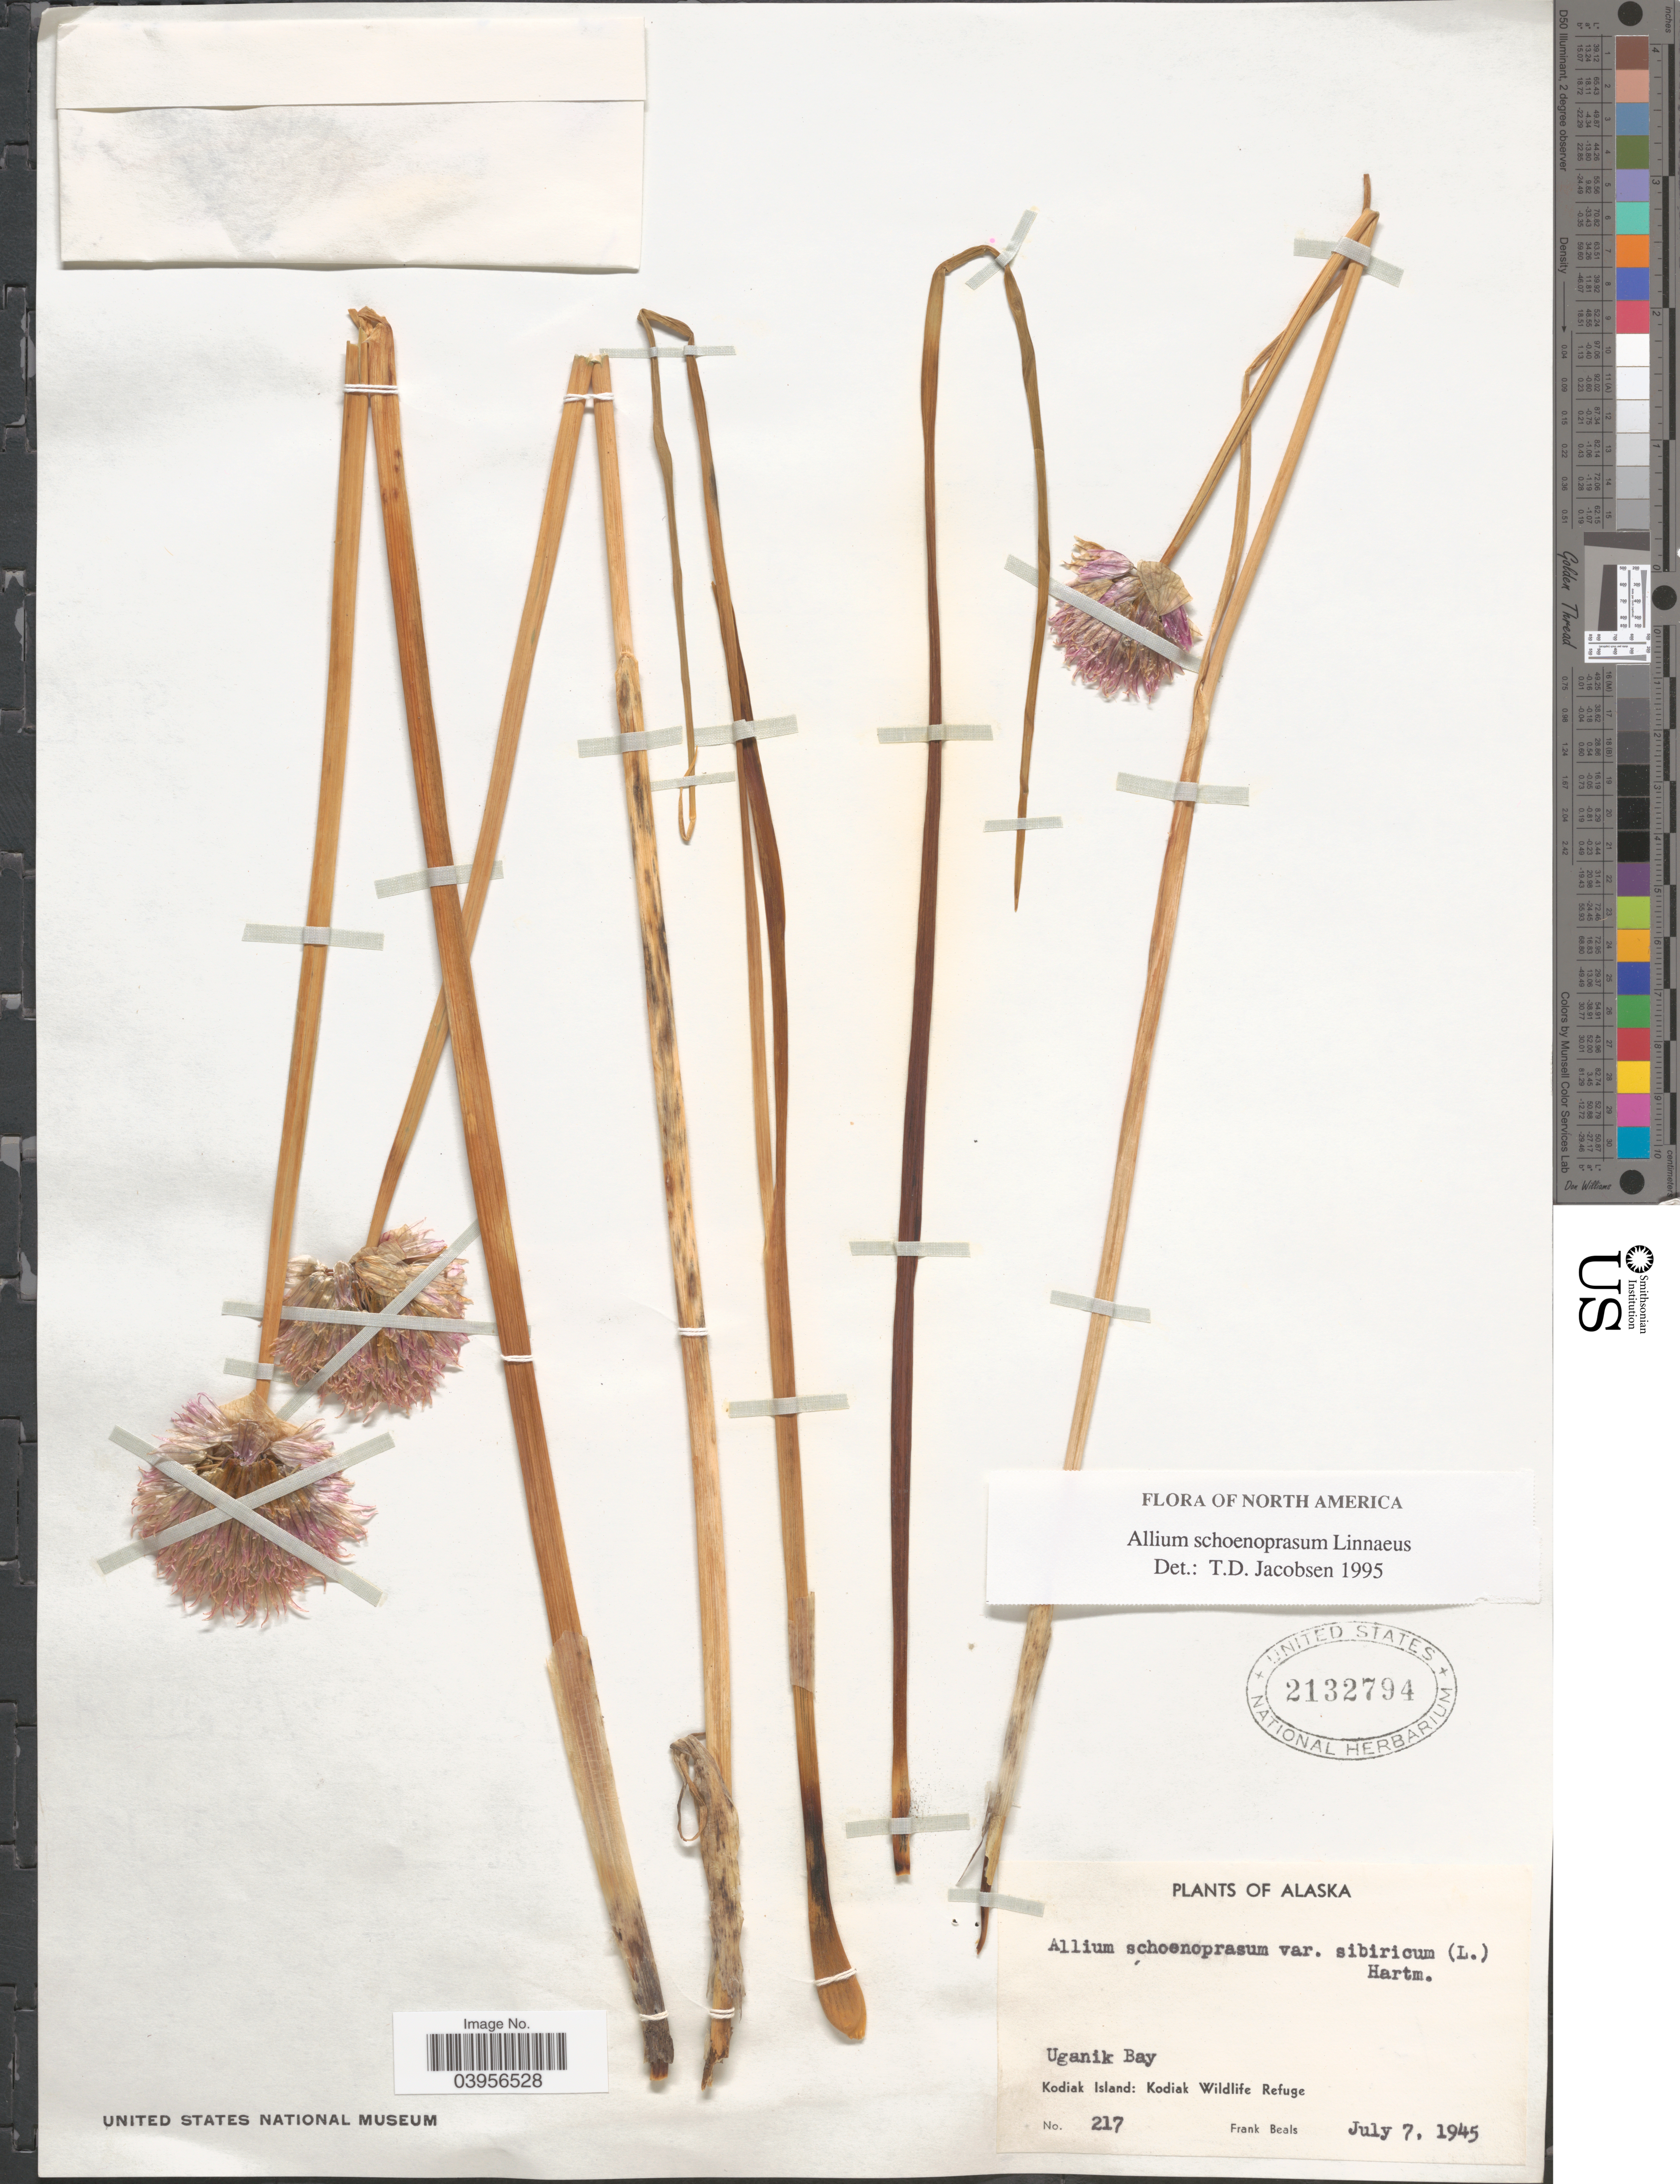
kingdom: Plantae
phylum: Tracheophyta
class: Liliopsida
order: Asparagales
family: Amaryllidaceae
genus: Allium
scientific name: Allium schoenoprasum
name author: L.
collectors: F. Beals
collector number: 217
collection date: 1945-07-07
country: United States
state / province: Alaska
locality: Uganik Bay. Kodiak Island: Kodiak Wildlife Refuge.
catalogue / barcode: US 2132794